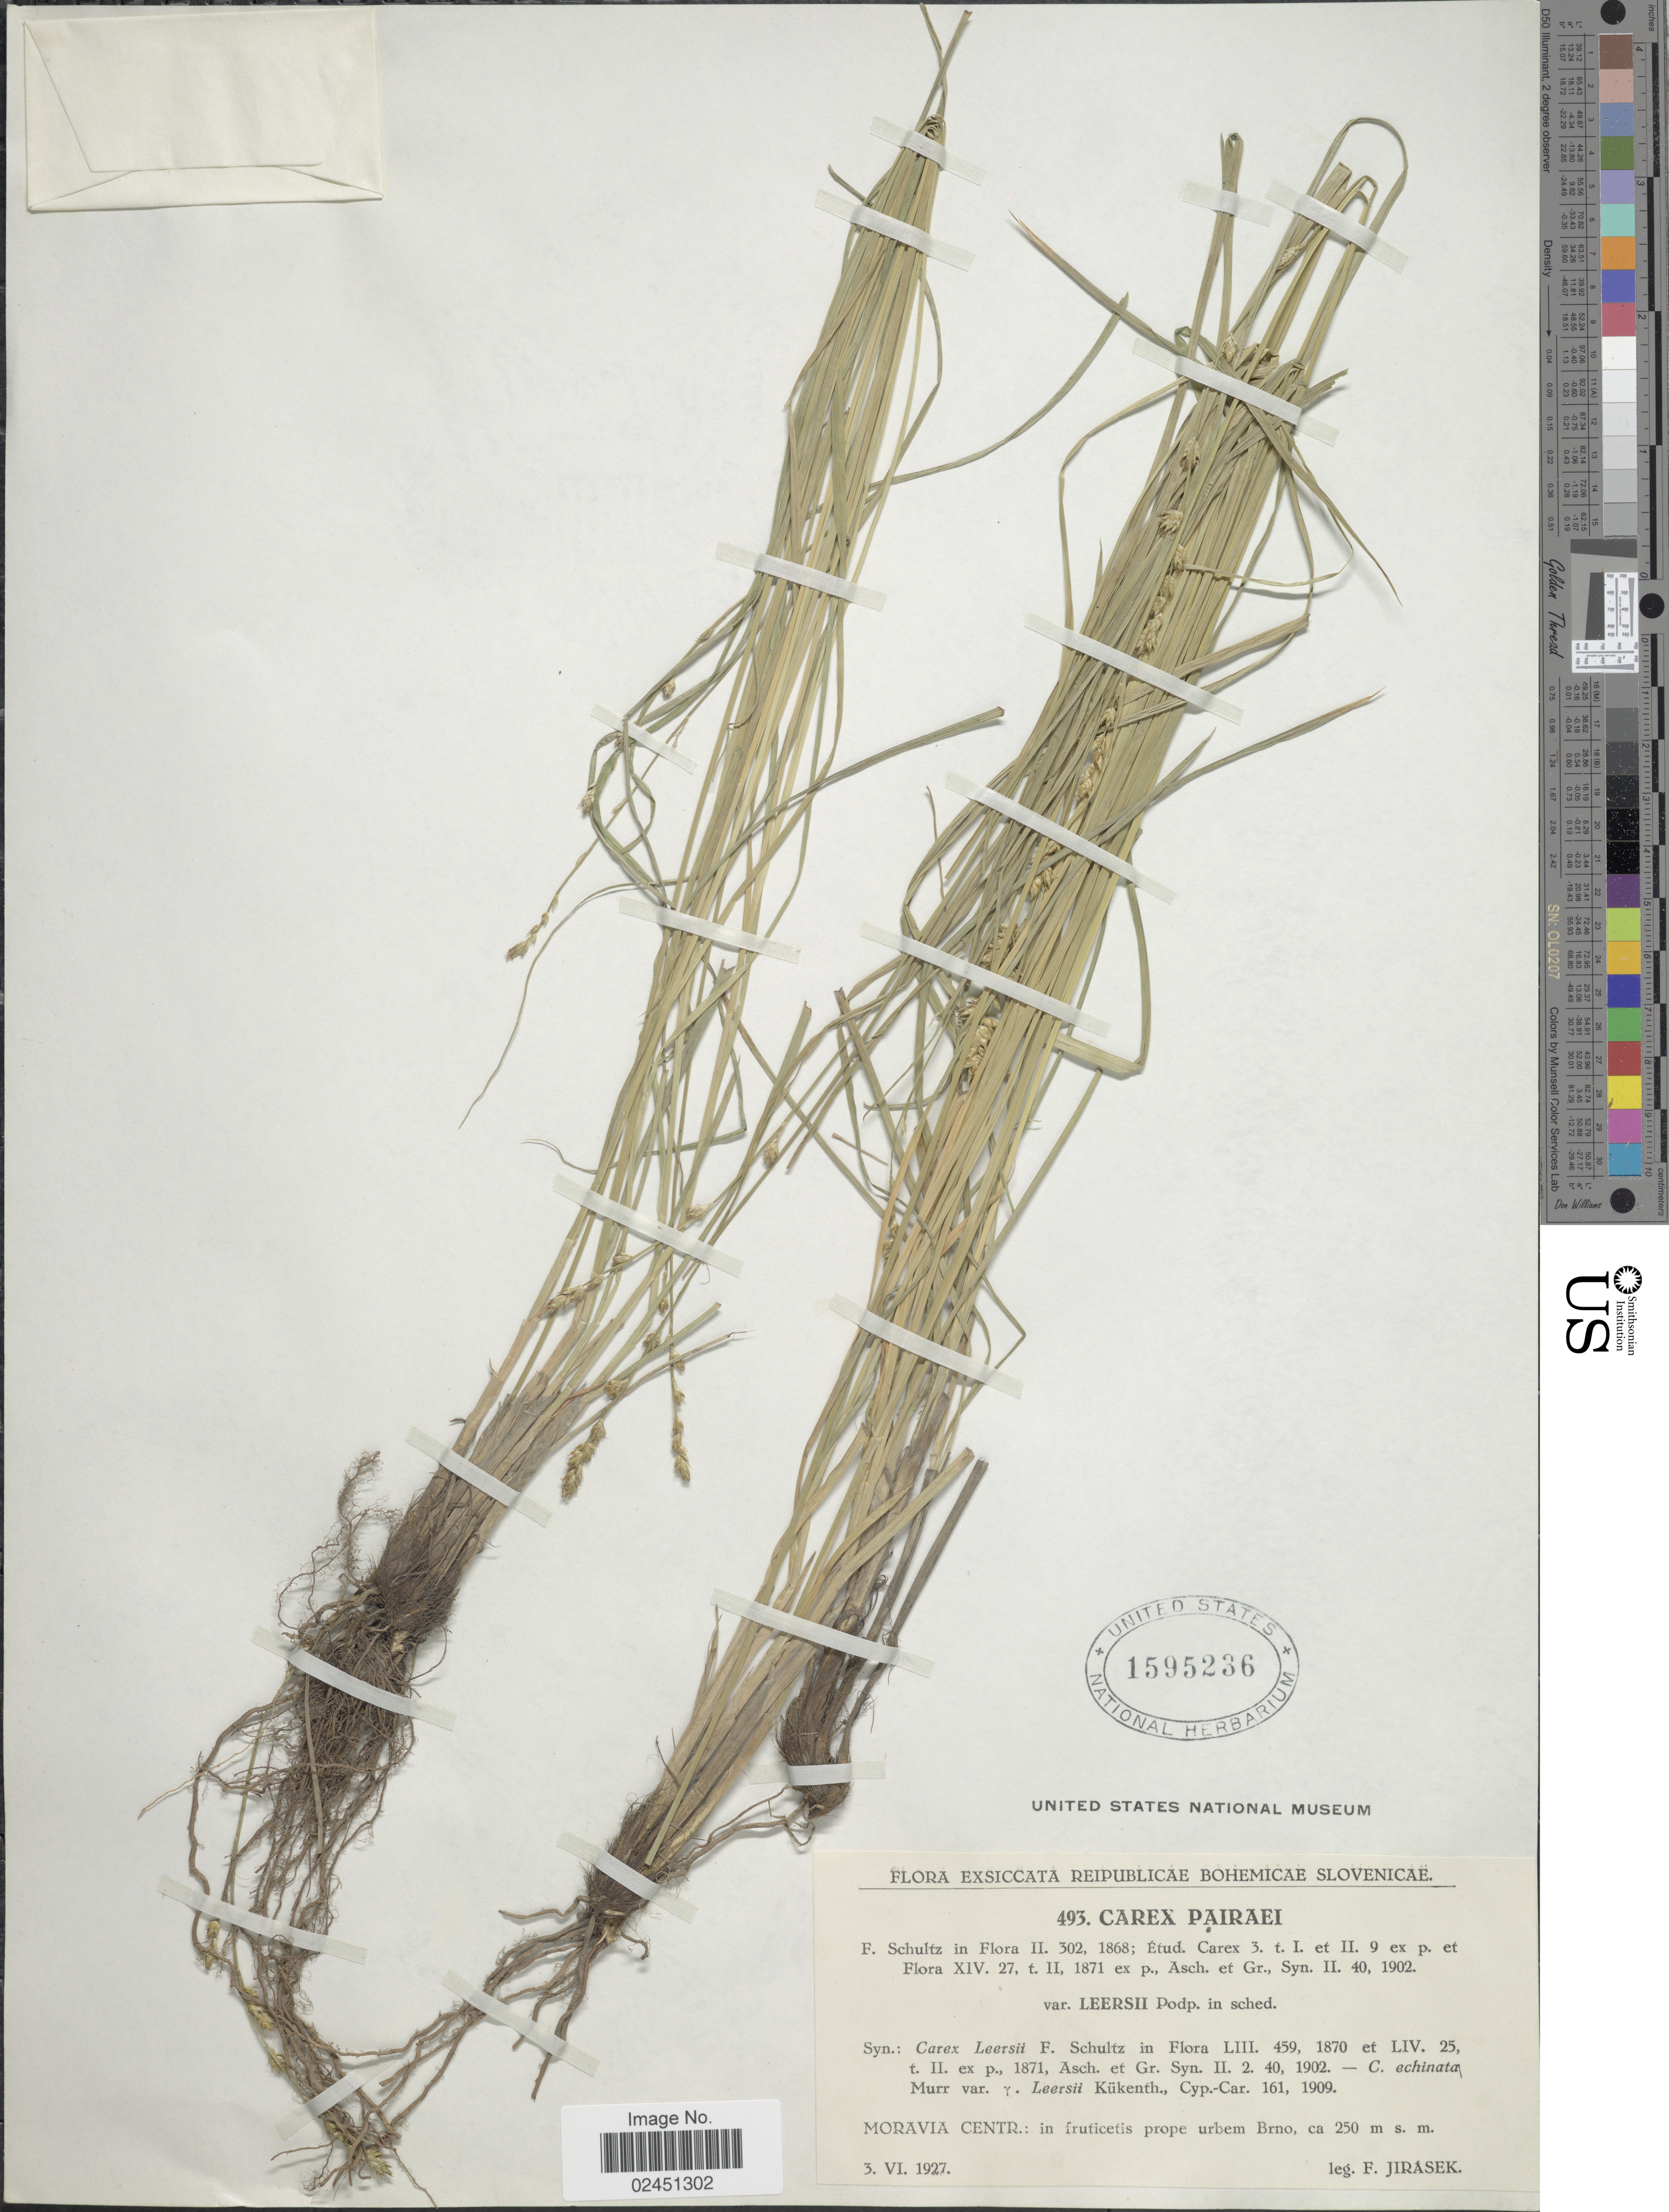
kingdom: Plantae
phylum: Tracheophyta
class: Liliopsida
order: Poales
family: Cyperaceae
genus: Carex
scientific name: Carex pairae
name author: F.W. Schultz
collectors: F. Jirasek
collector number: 493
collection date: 1927-06-03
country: Slovenia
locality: Reipublicae Bohemicae Slovenica, Moravia Centr.: in fruticetis prope urbem Brno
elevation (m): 250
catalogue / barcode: US 1595236